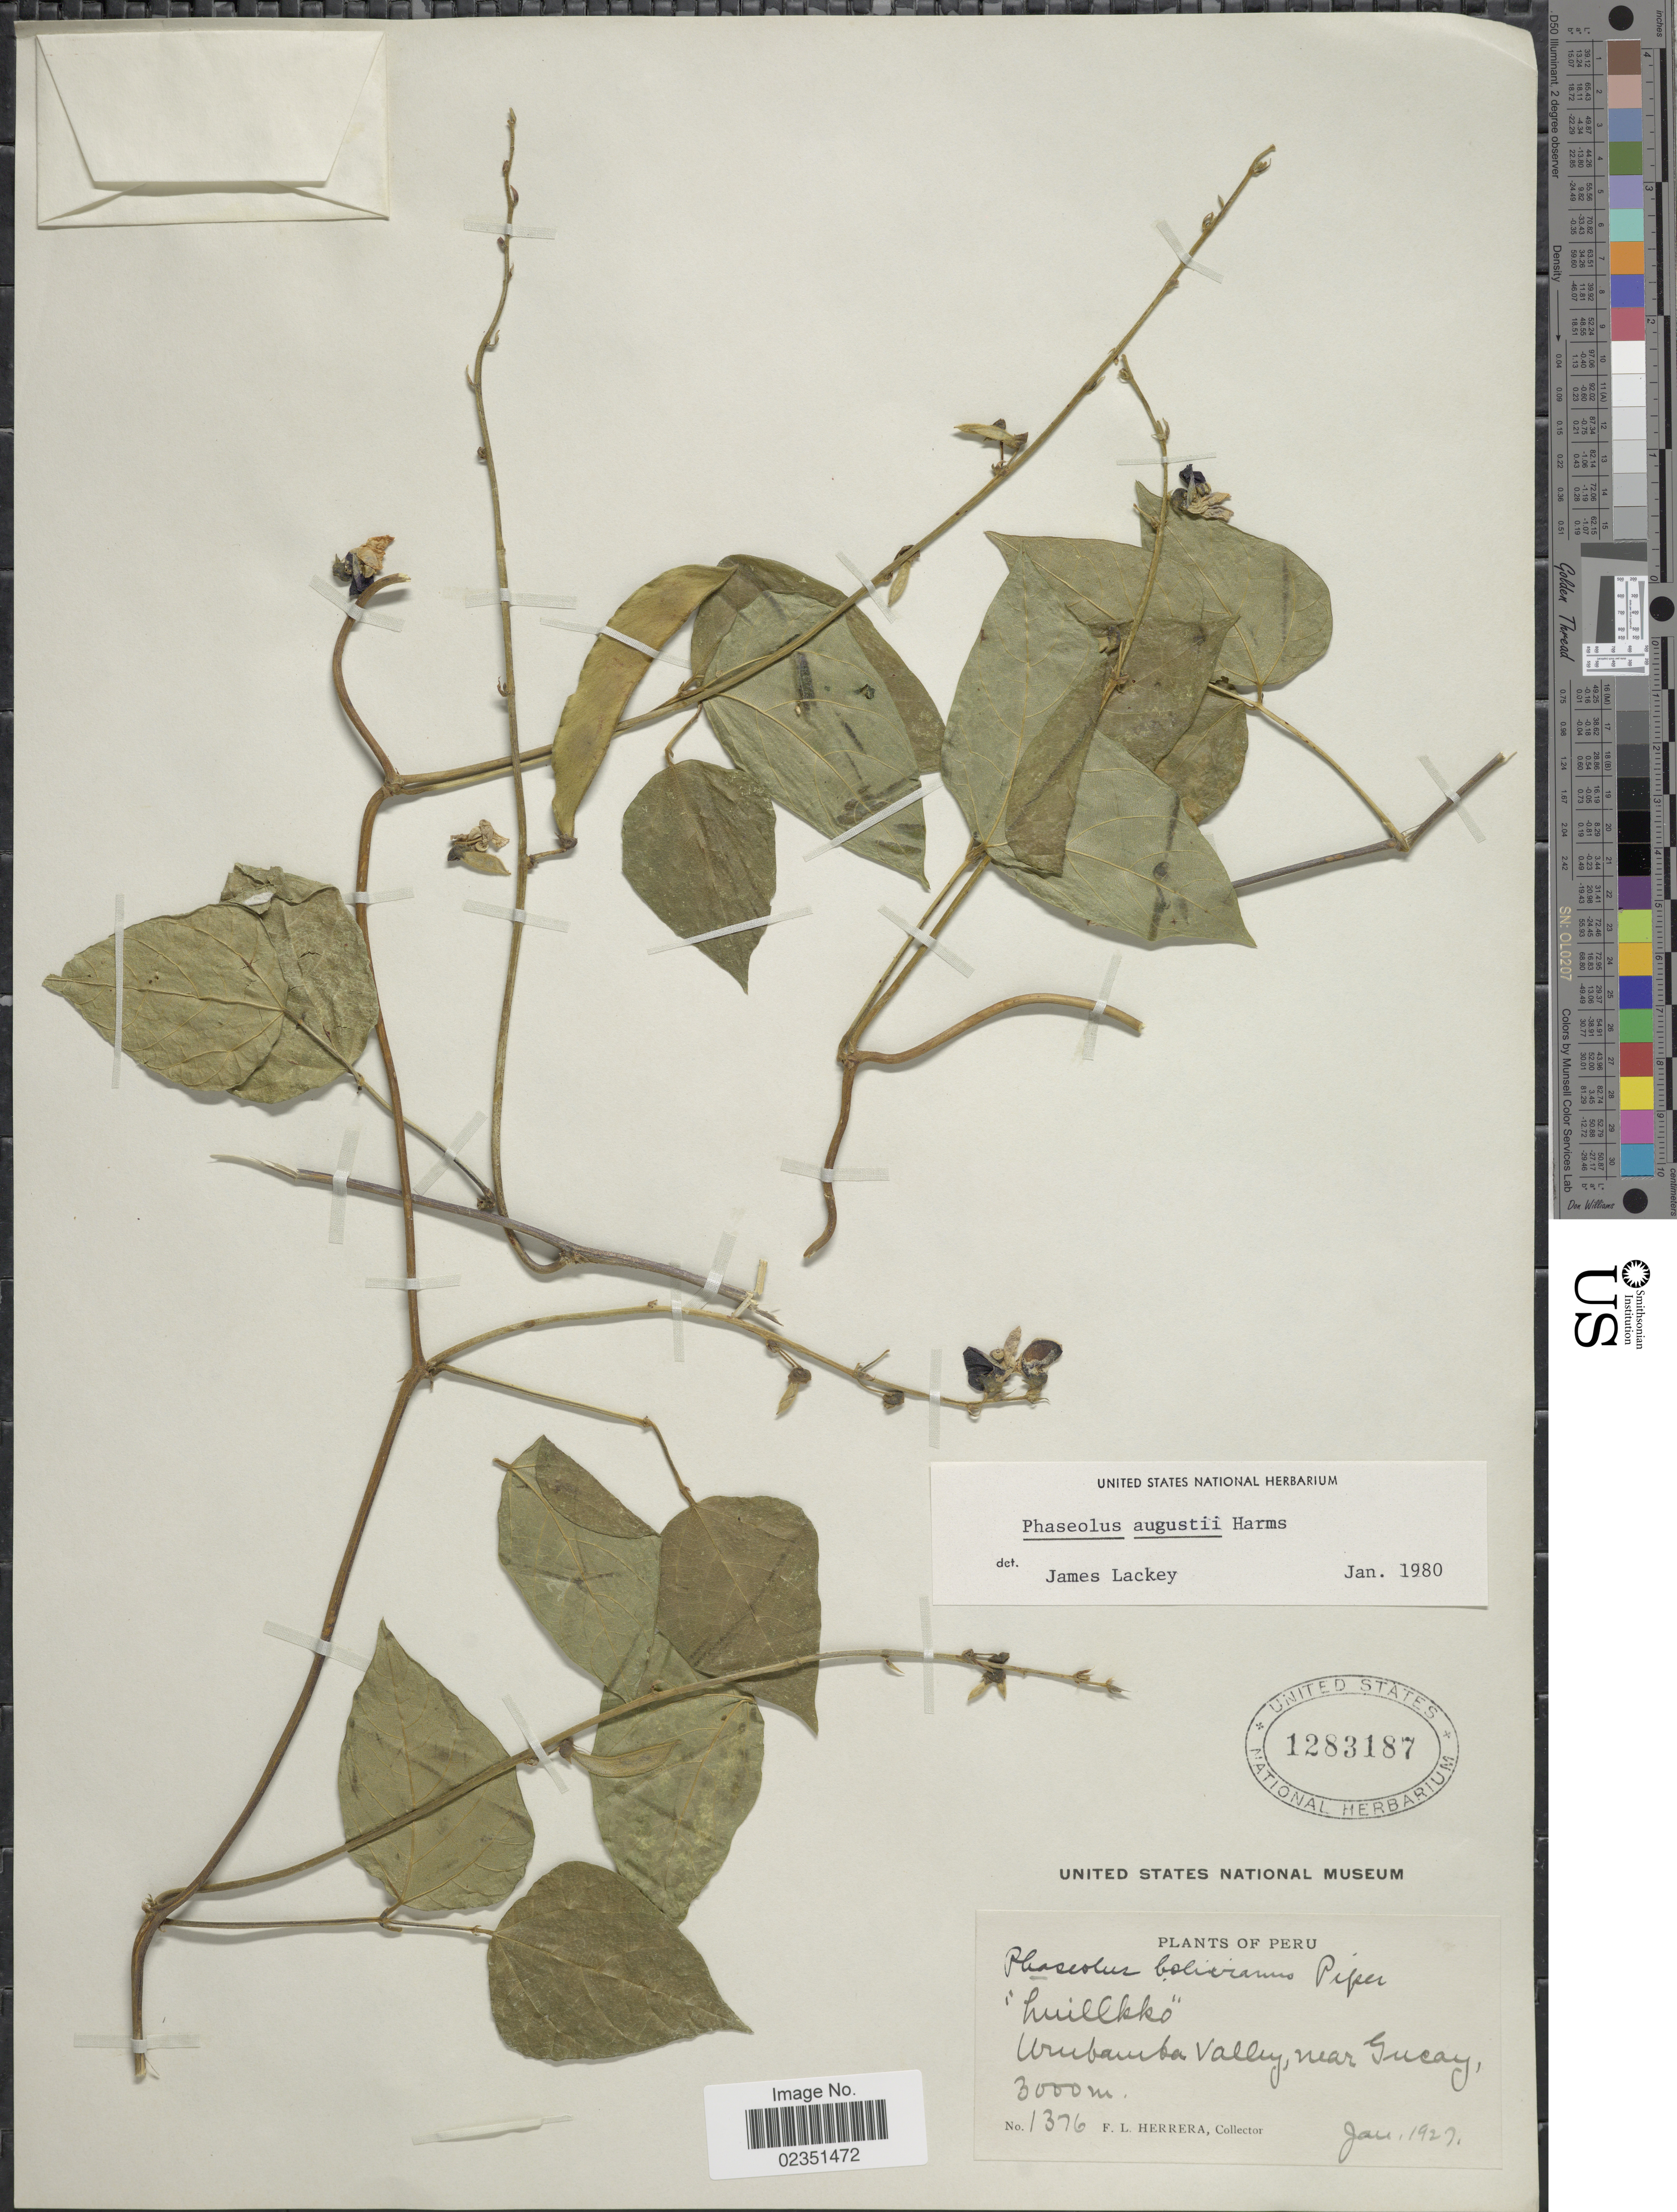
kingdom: Plantae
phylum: Tracheophyta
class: Magnoliopsida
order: Fabales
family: Fabaceae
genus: Phaseolus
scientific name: Phaseolus augusti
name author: Harms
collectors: F. L. Herrera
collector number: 1376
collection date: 1927-01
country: Peru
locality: Urubamba Valley near Gucay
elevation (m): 3000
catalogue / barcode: US 1283187